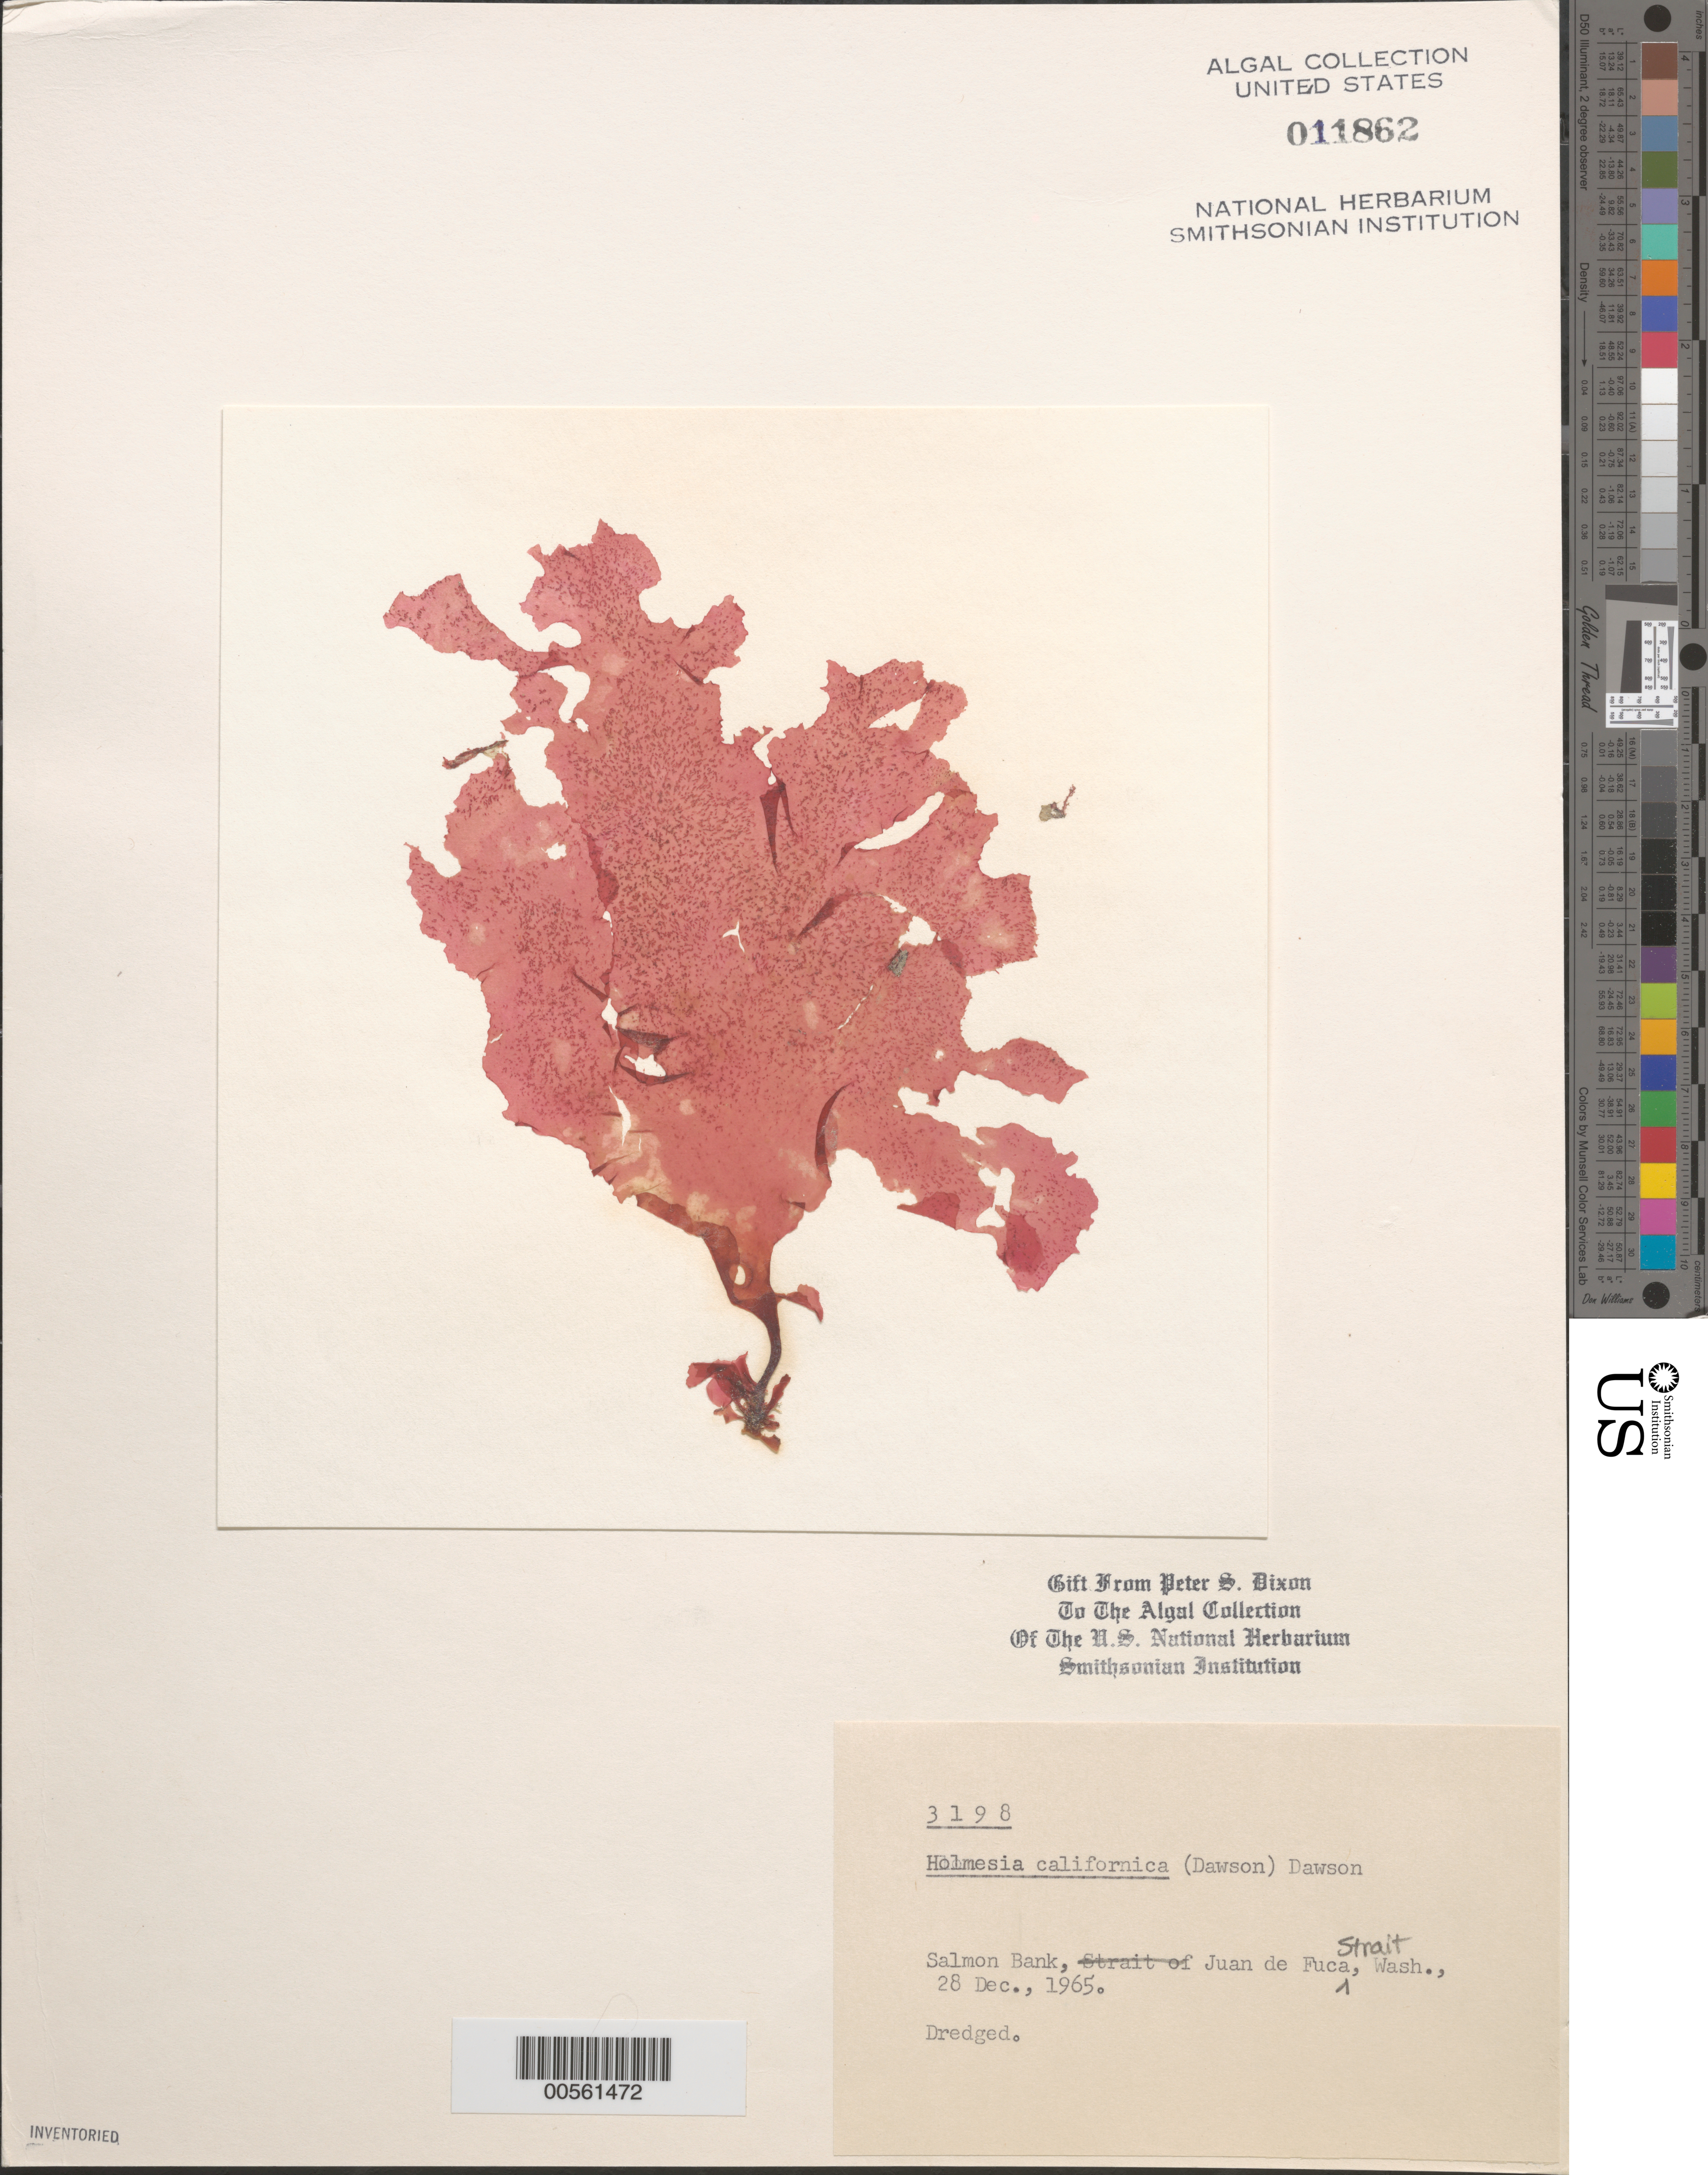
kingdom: Plantae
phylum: Rhodophyta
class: Florideophyceae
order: Ceramiales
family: Delesseriaceae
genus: Loranthophycus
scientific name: Loranthophycus californicus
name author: E.Y. Dawson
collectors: P. S. Dixon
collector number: PSD 3198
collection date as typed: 28 Dec 1965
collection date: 1965-12-28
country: United States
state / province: Washington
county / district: San Juan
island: San Juan Islands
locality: Salmon Bank, Strait of Juan de Fuca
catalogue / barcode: US 11862